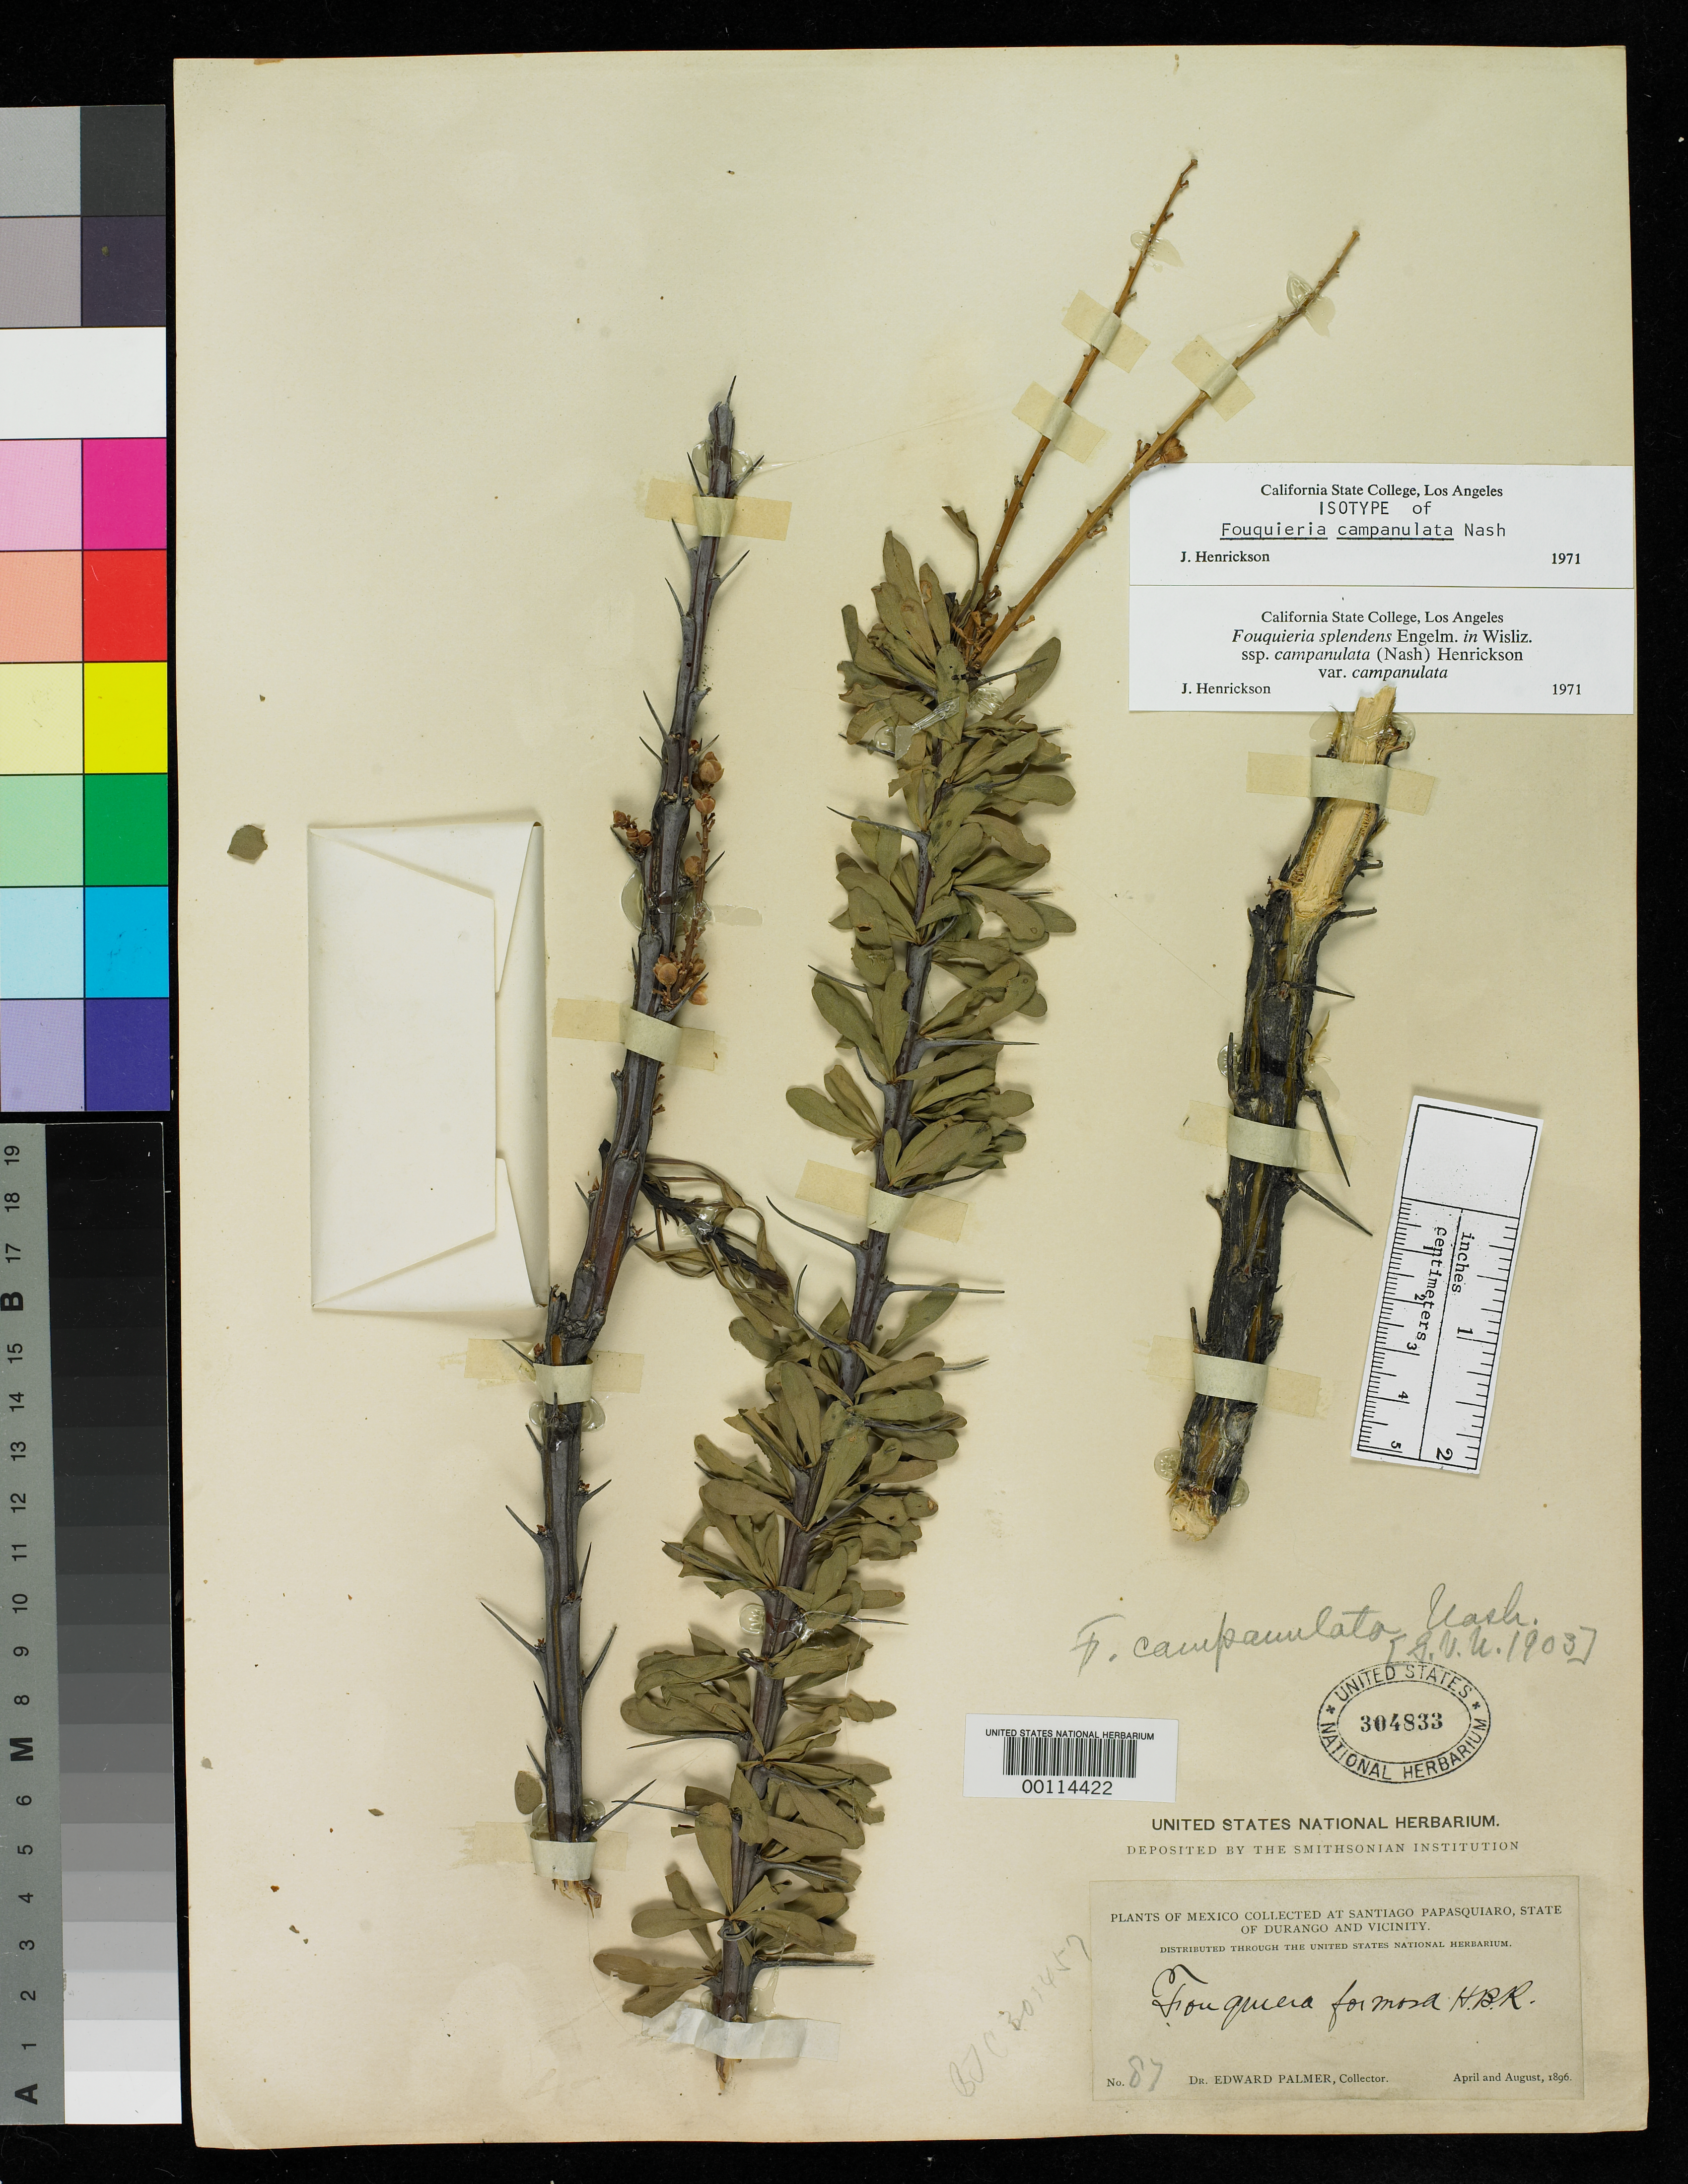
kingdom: Plantae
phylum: Tracheophyta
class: Magnoliopsida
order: Ericales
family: Fouquieriaceae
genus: Fouquieria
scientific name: Fouquieria campanulata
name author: Nash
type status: Isotype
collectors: E. Palmer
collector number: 87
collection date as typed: Apr 1896 to -- Aug 1896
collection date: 1896-04/1896-08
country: Mexico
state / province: Durango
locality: Santiago Papasquiaro.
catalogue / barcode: US 304833